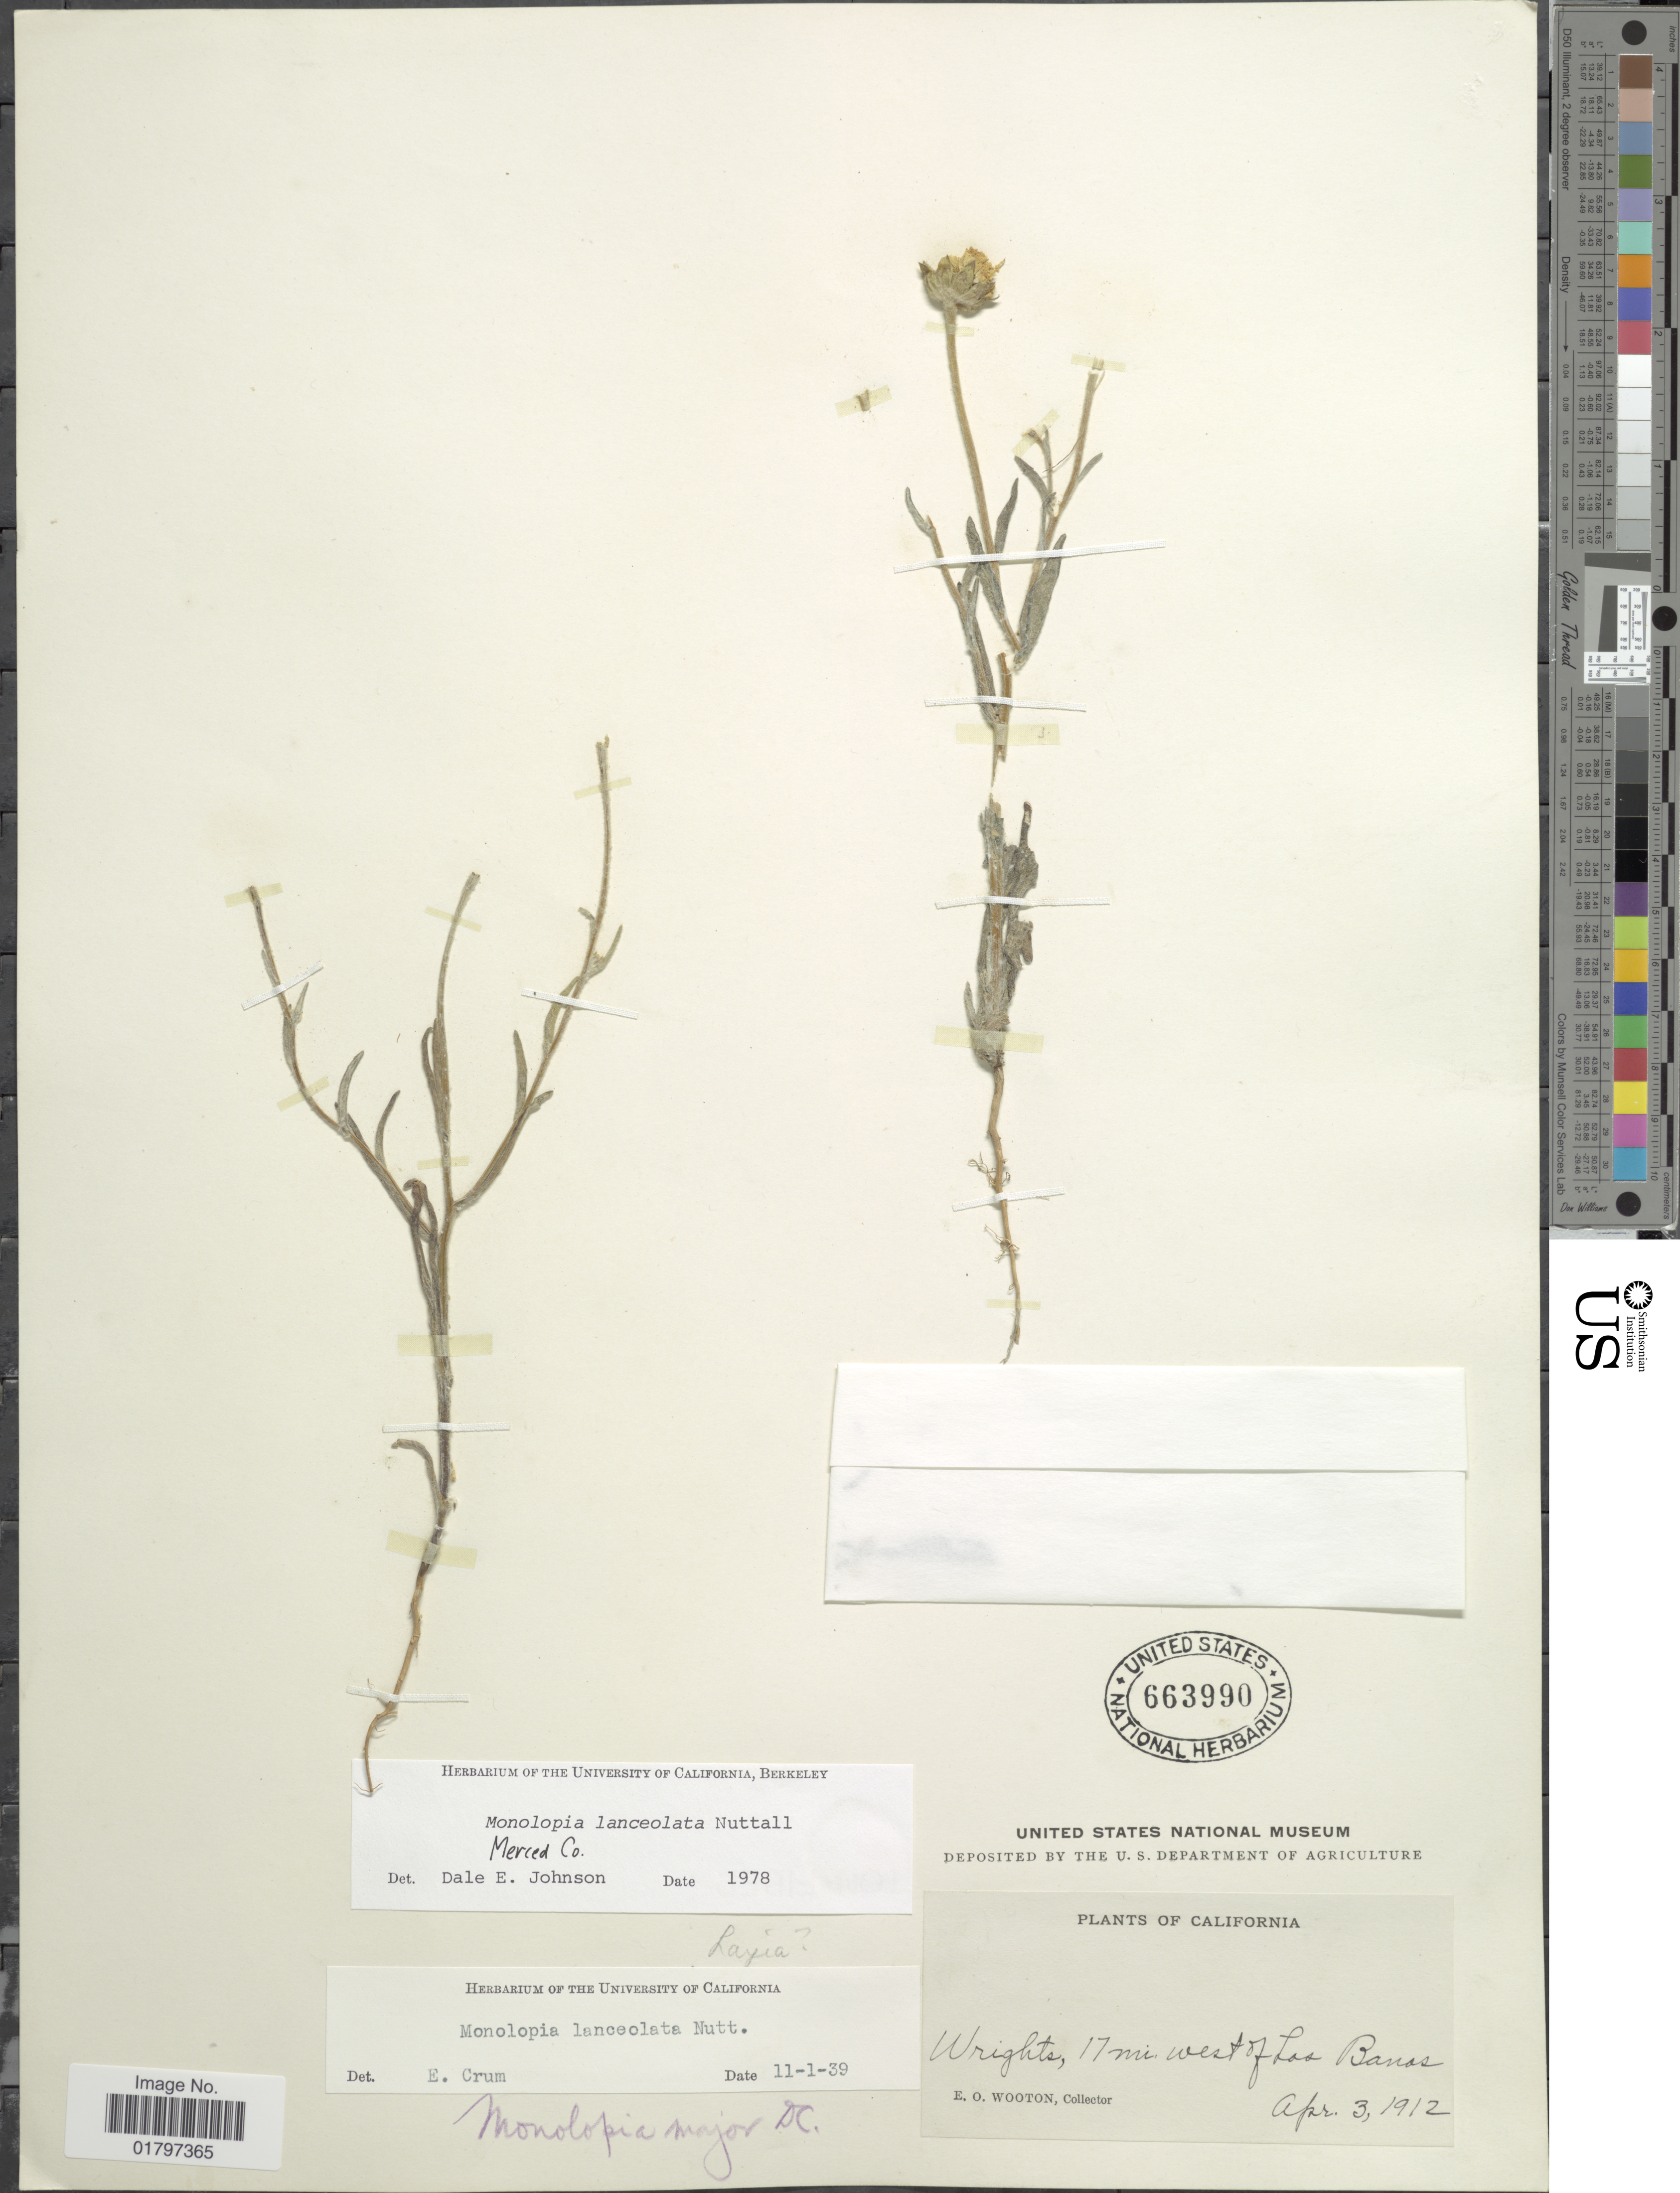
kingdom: Plantae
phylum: Tracheophyta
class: Magnoliopsida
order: Asterales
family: Asteraceae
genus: Monolopia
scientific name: Monolopia lanceolata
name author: Nutt.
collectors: E. O. Wooton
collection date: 1912-04-03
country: United States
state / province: California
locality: Wrights, 17 mi. west of Los Banas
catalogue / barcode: US 663990